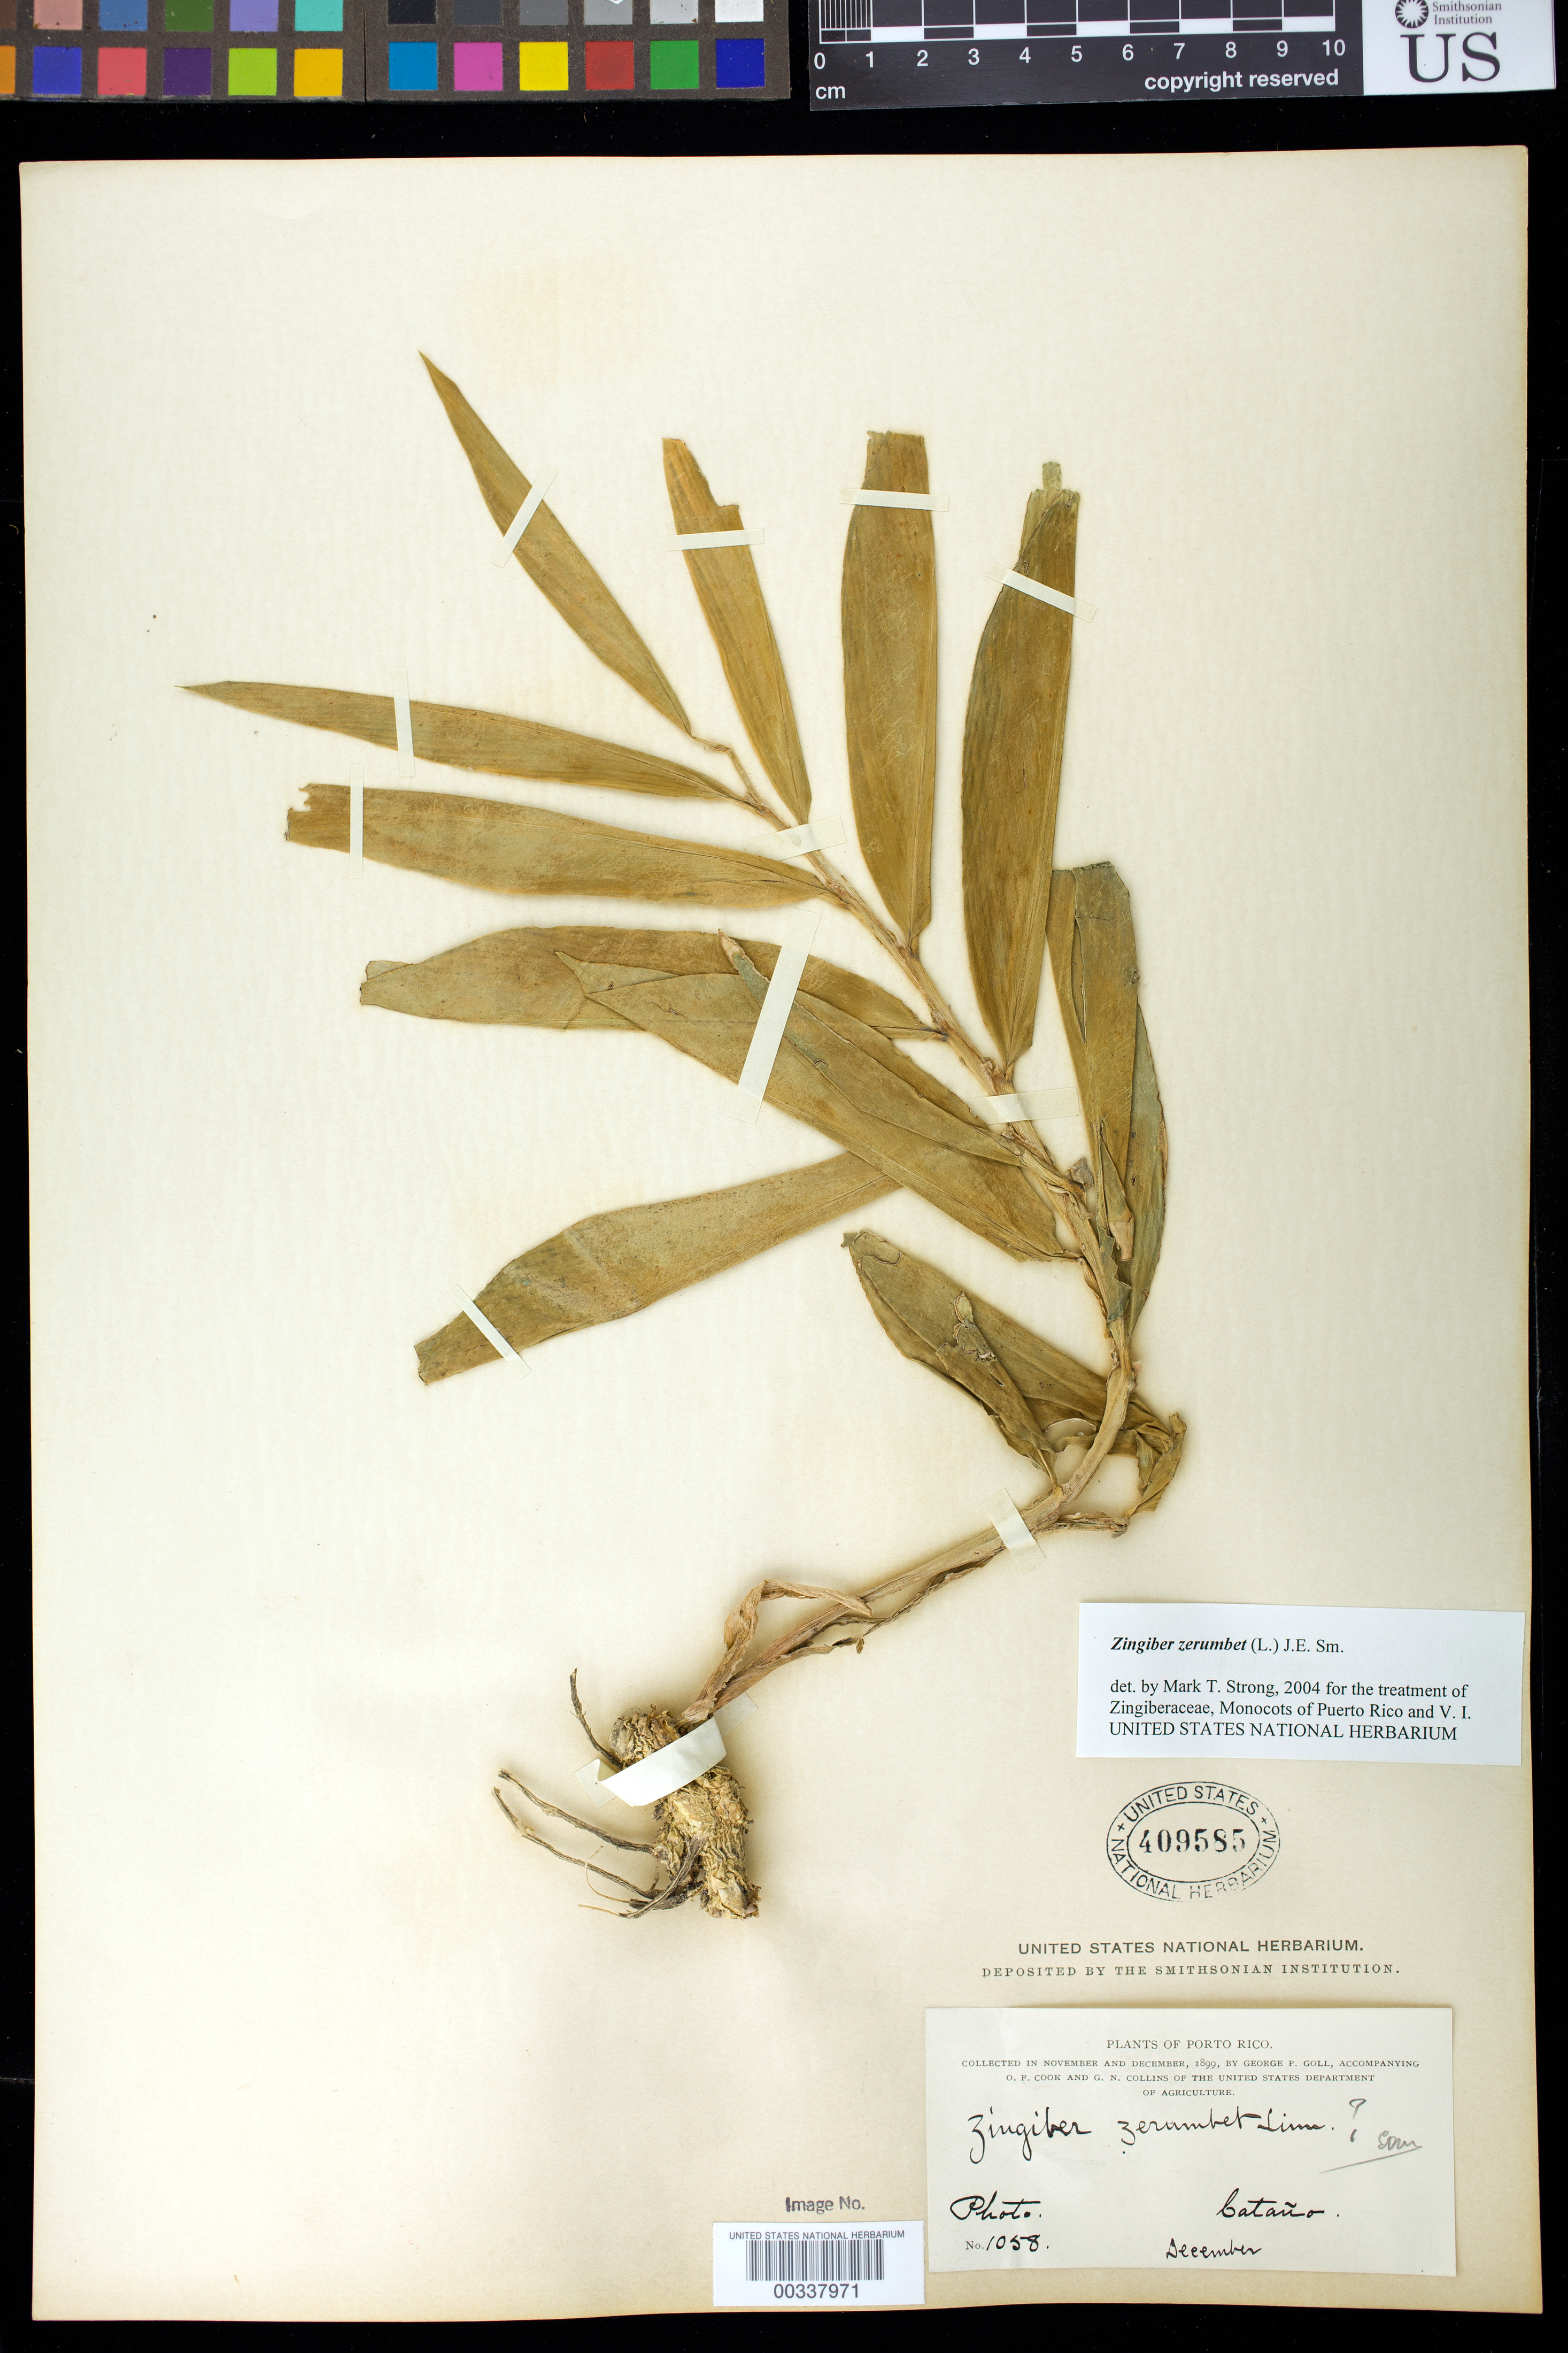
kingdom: Plantae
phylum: Tracheophyta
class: Liliopsida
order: Zingiberales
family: Zingiberaceae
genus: Zingiber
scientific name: Zingiber zerumbet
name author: (L.) Sm.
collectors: G. Goll, O. F. Cook & G. Collins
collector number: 1058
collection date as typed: Dec 1899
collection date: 1899-12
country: Puerto Rico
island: Greater Antilles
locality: Catano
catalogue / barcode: US 409585